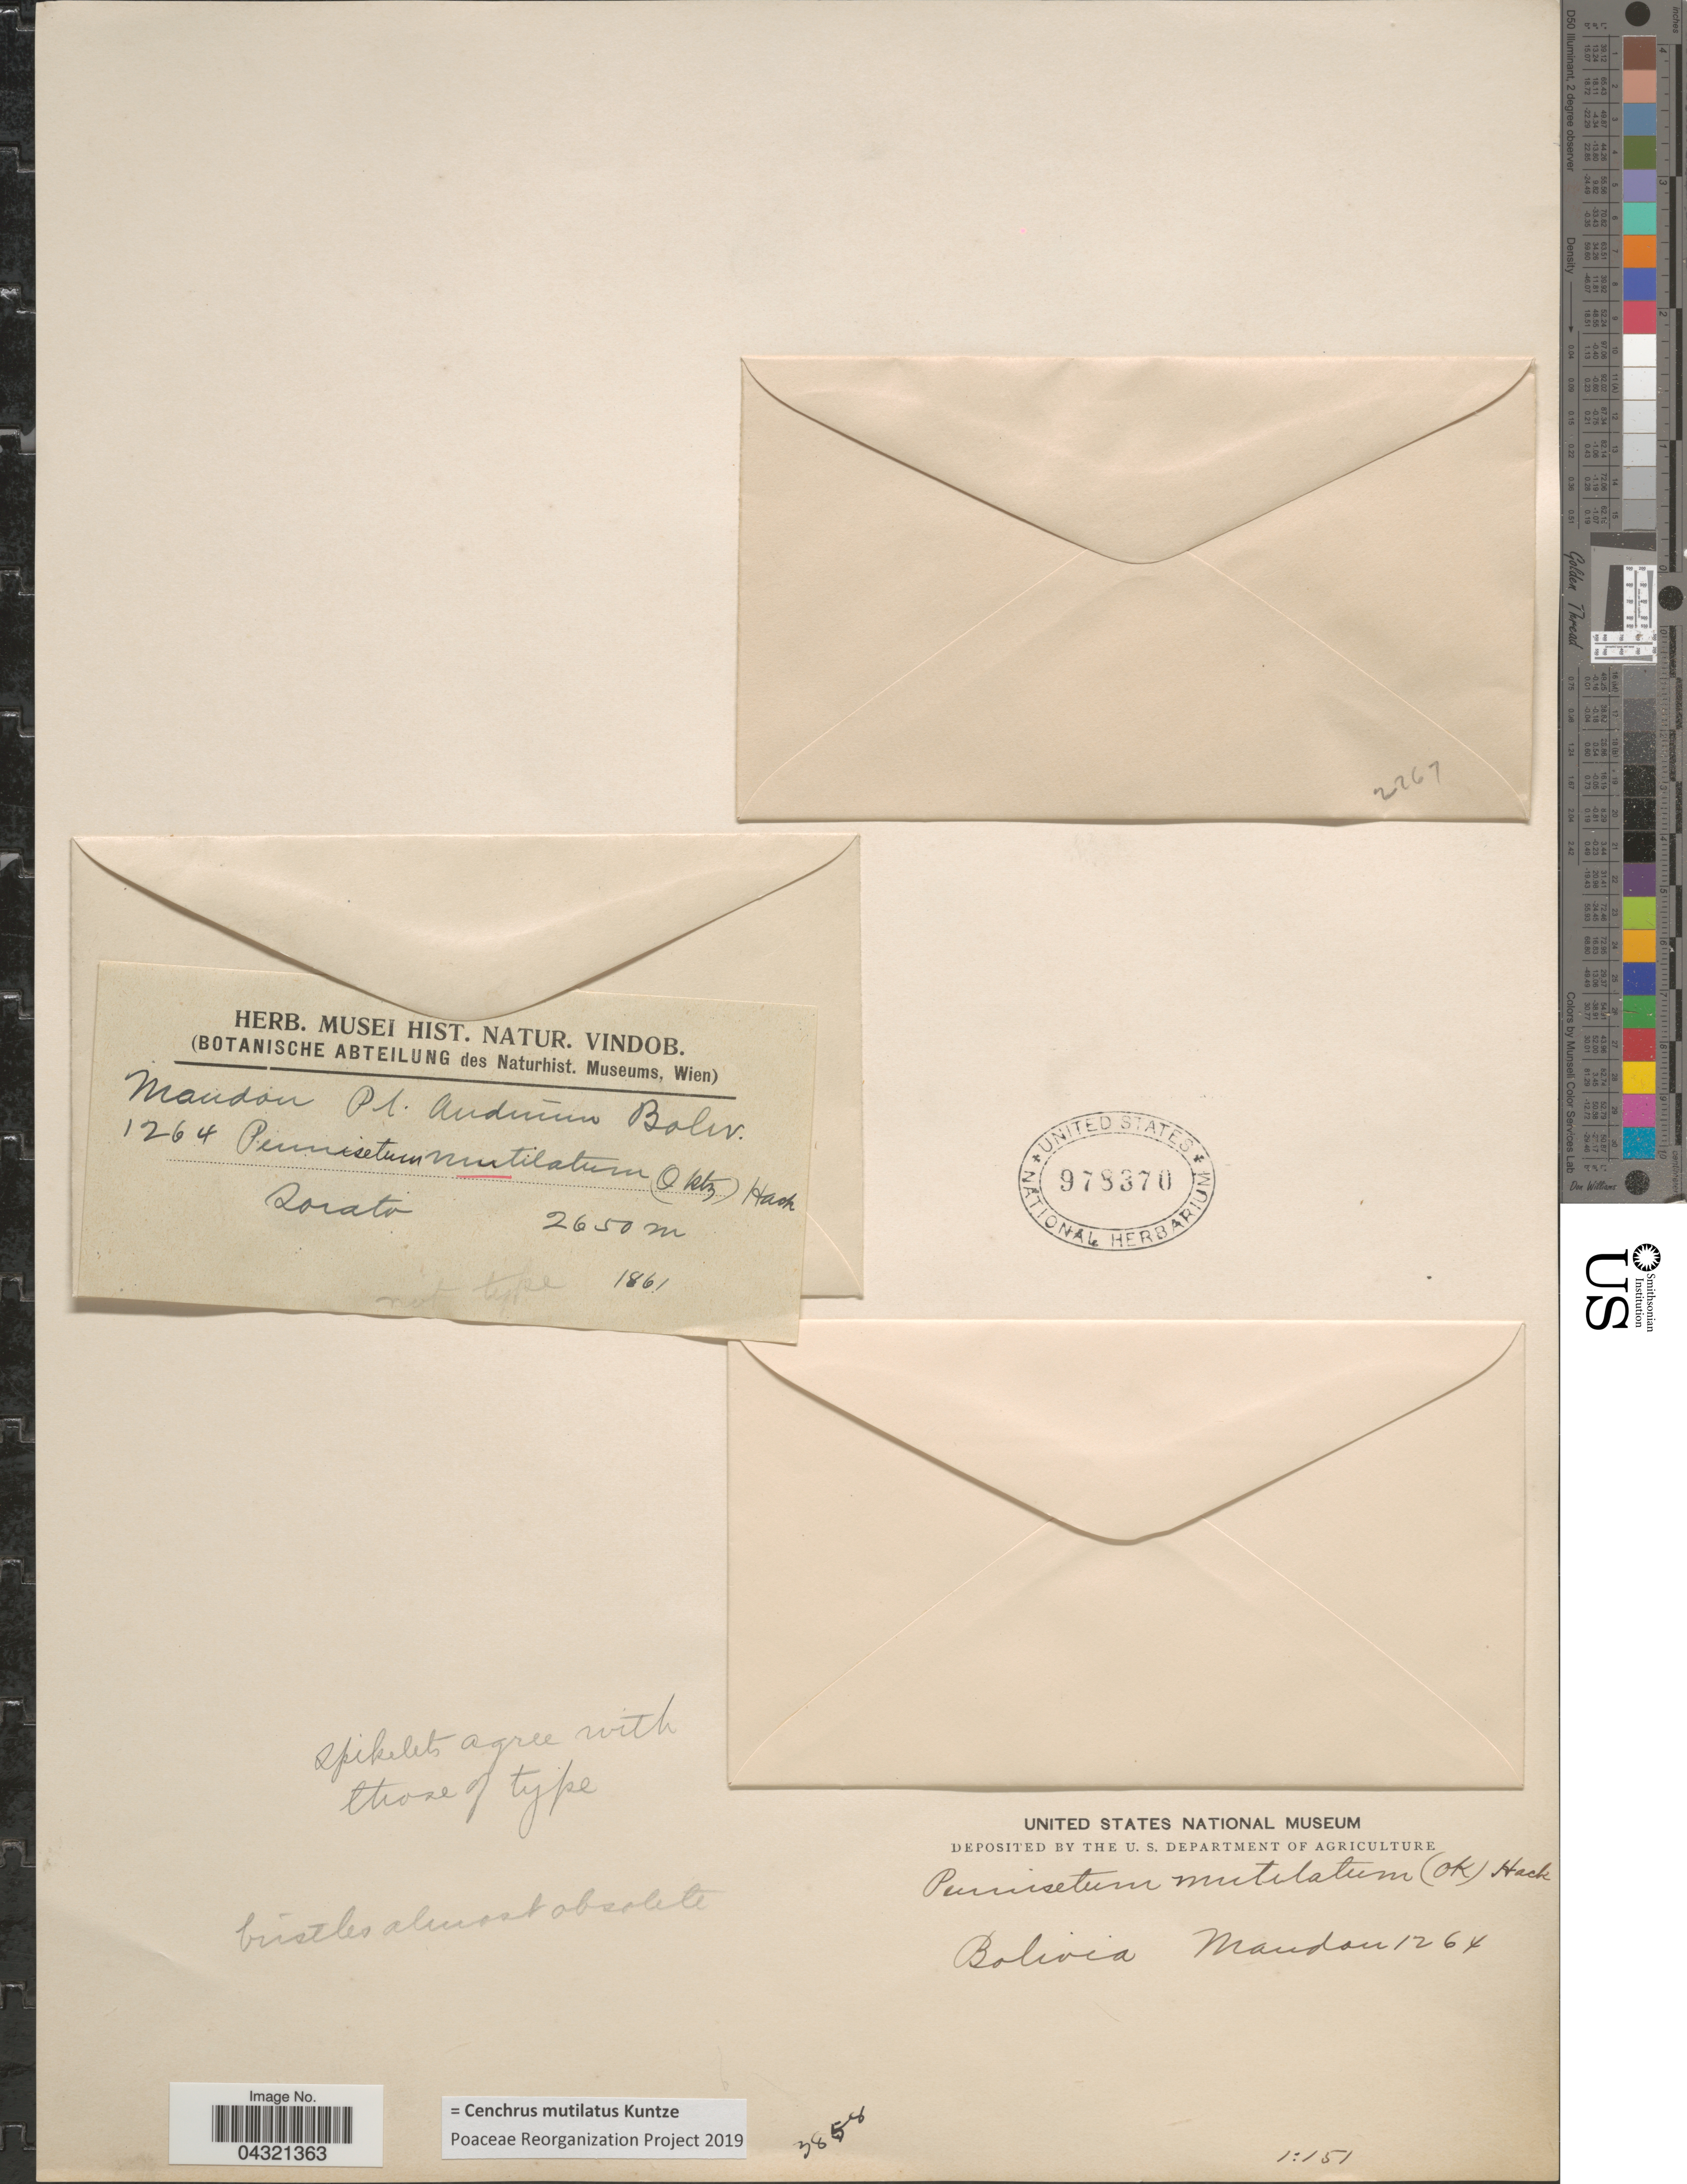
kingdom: Plantae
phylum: Tracheophyta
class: Liliopsida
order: Poales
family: Poaceae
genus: Cenchrus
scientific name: Cenchrus mutilatus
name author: Kuntze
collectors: Mandon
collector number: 1264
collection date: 1861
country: Bolivia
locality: Andium. Sorato.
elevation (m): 2650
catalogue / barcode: US 978370